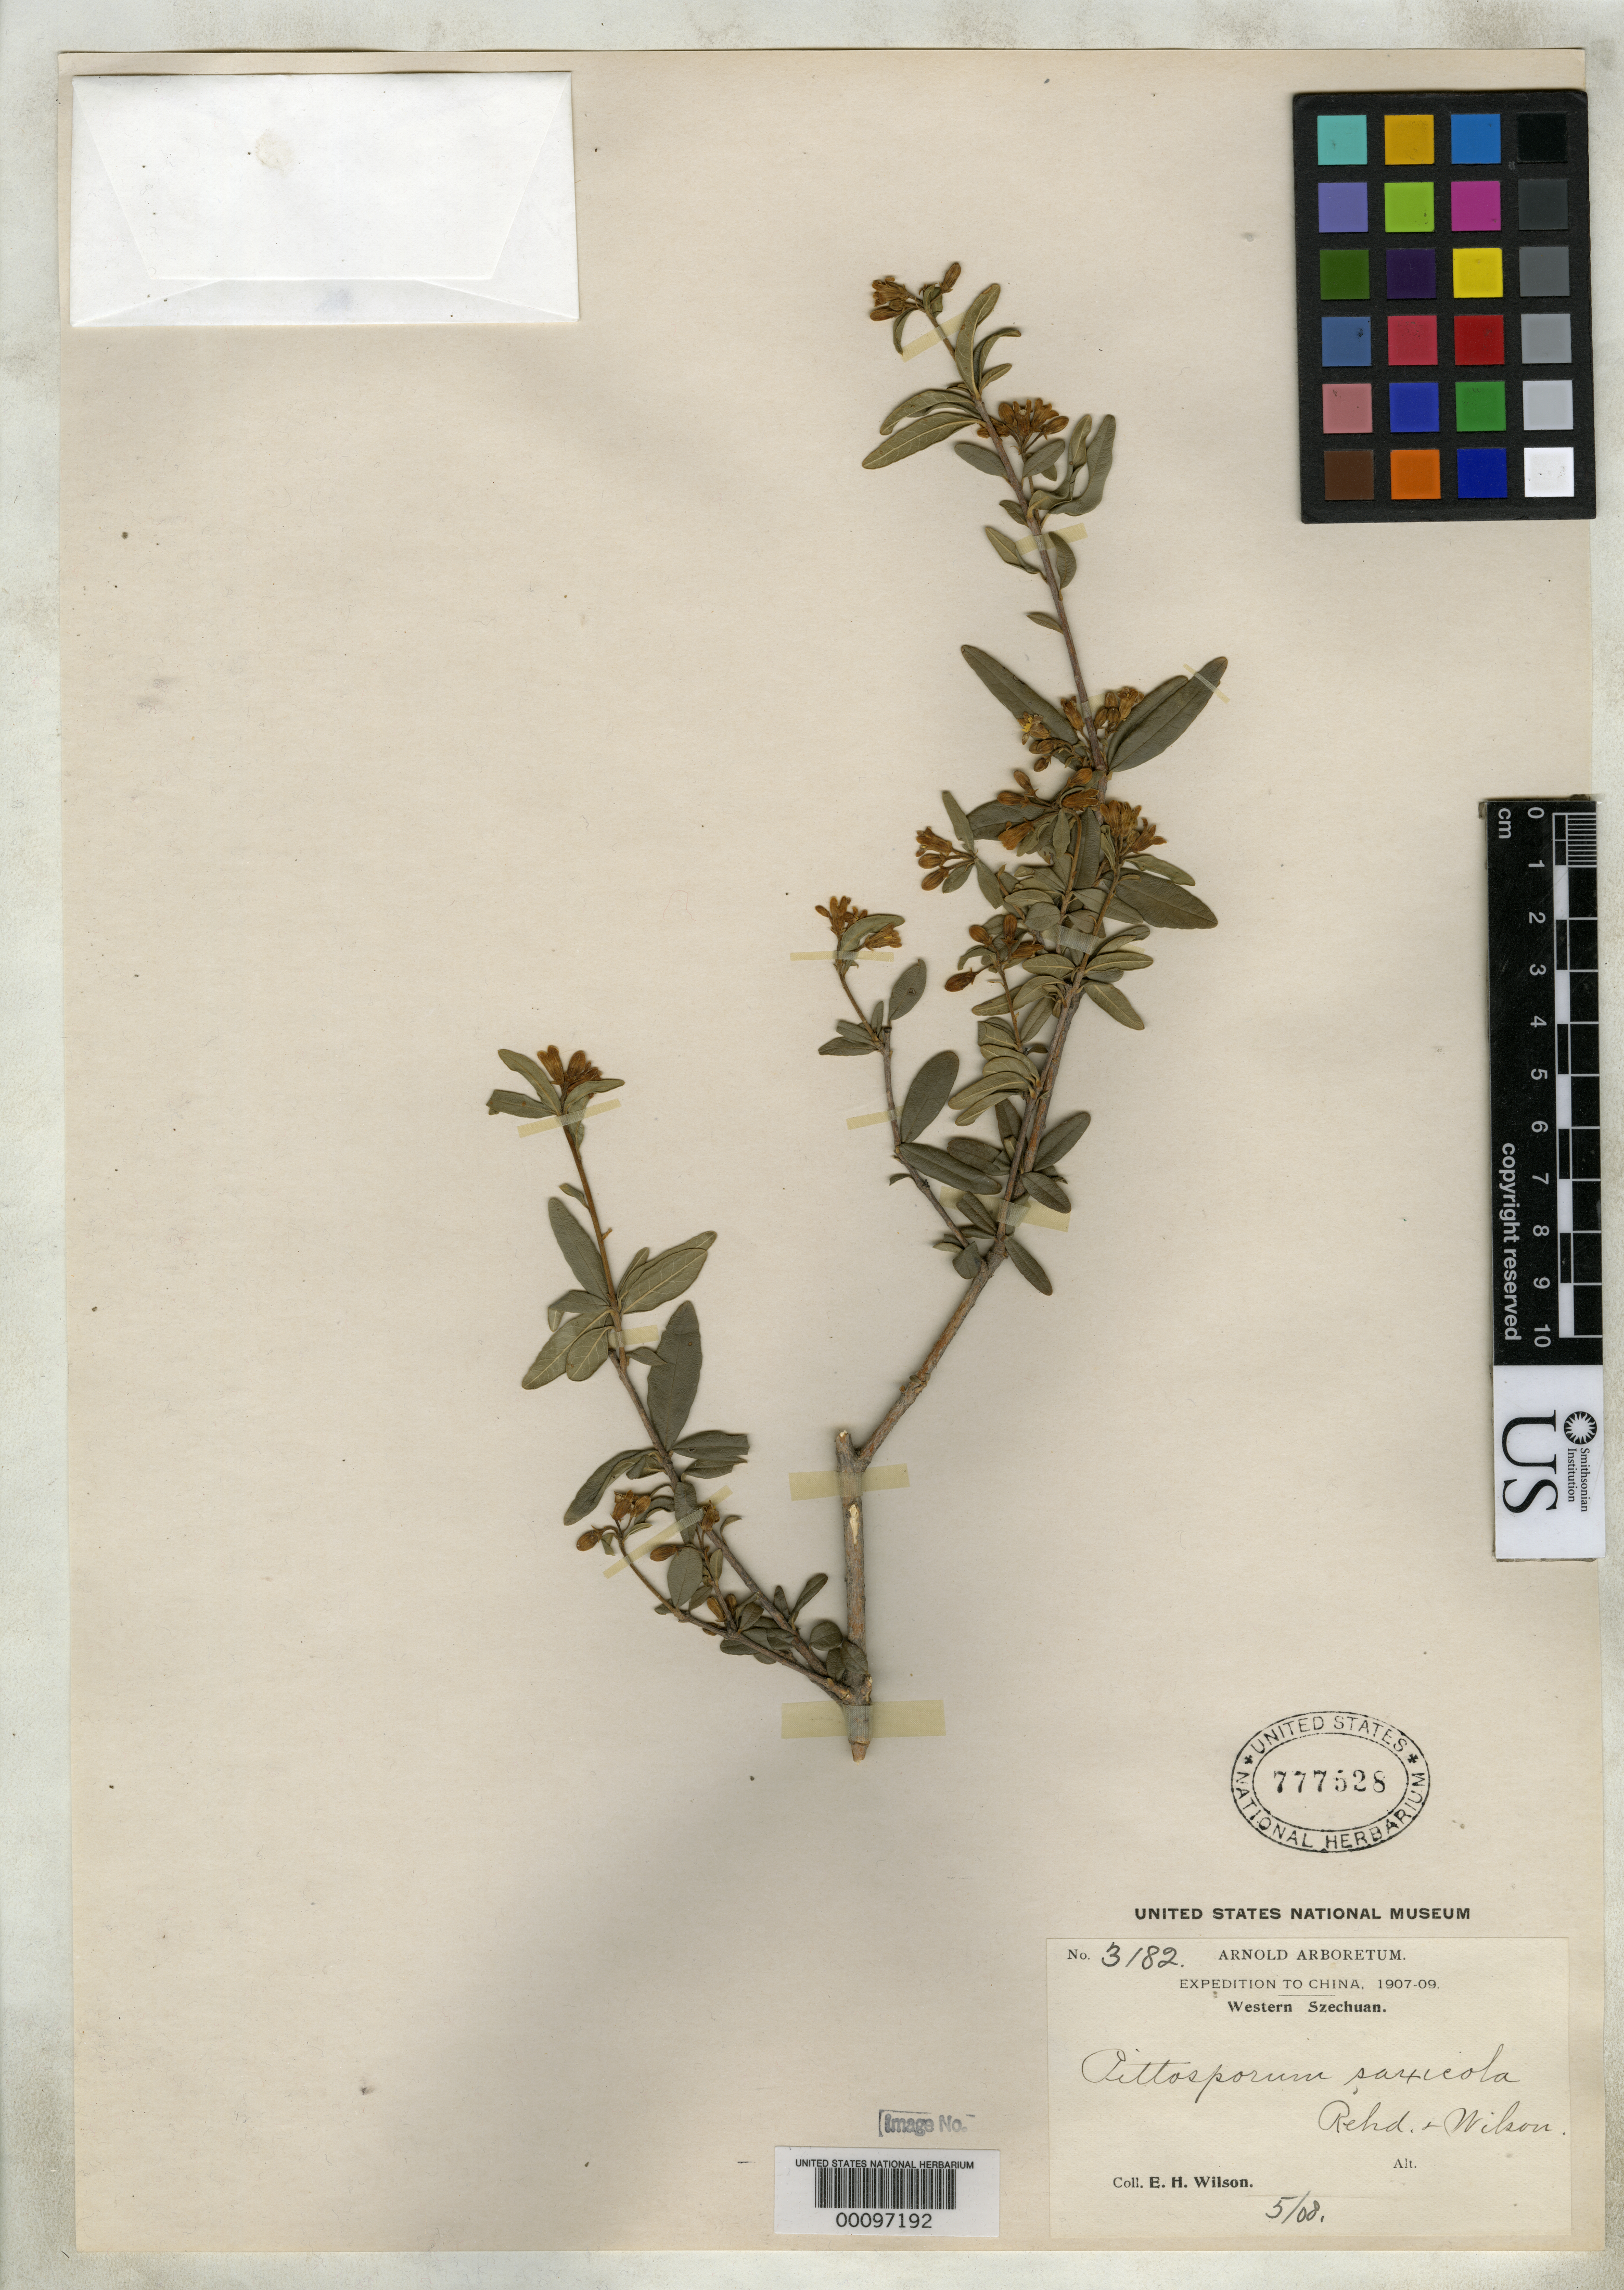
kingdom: Plantae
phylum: Tracheophyta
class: Magnoliopsida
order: Apiales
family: Pittosporaceae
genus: Pittosporum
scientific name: Pittosporum saxicola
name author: Rehder & E.H. Wilson in Sarg.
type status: Type Collection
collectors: E. H. Wilson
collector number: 3182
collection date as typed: May 1908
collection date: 1908-05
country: China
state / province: Sichuan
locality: Western Szechuan.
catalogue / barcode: US 777528